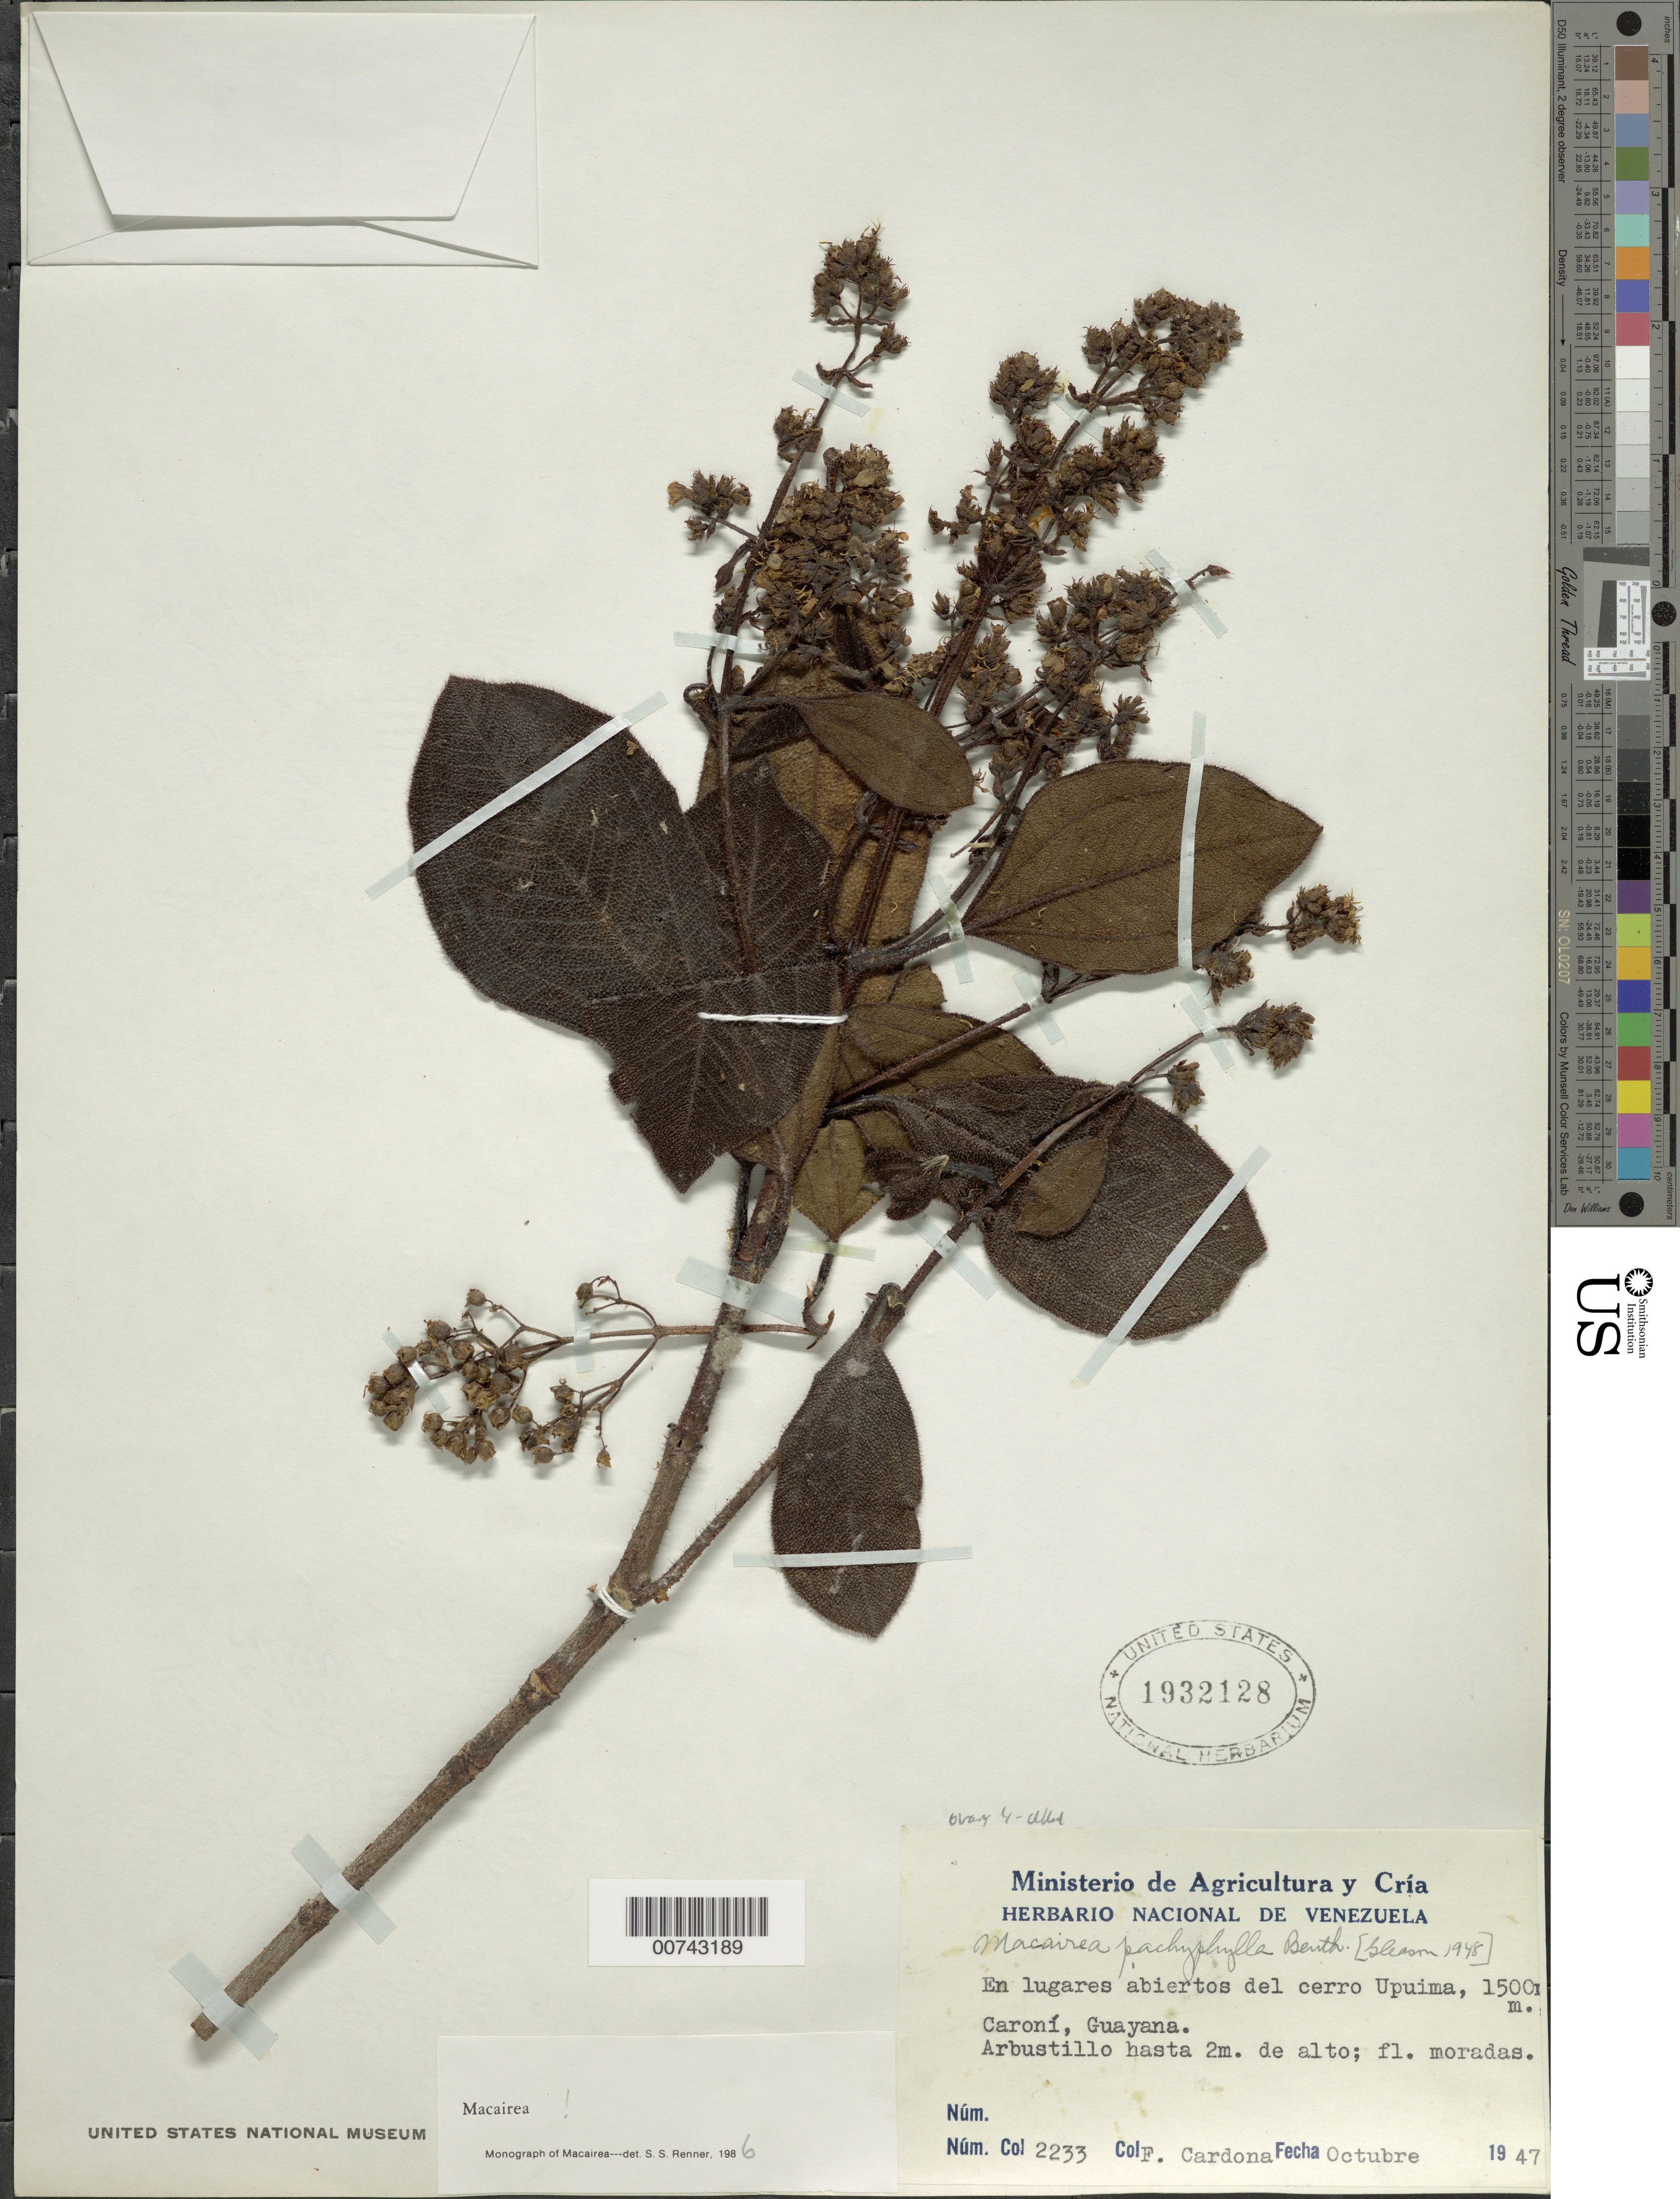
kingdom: Plantae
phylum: Tracheophyta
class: Magnoliopsida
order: Myrtales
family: Melastomataceae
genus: Macairea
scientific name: Macairea pachyphylla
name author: Benth.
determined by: Gleason, H. A.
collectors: F. Cardona Puig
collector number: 2233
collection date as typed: Oct-47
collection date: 1947-10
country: Venezuela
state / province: Bolívar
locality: Cerro Upuima, Río Caroní, Guayana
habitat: Lugares abiertos del cerro Upuima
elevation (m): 1500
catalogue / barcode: US 1932128